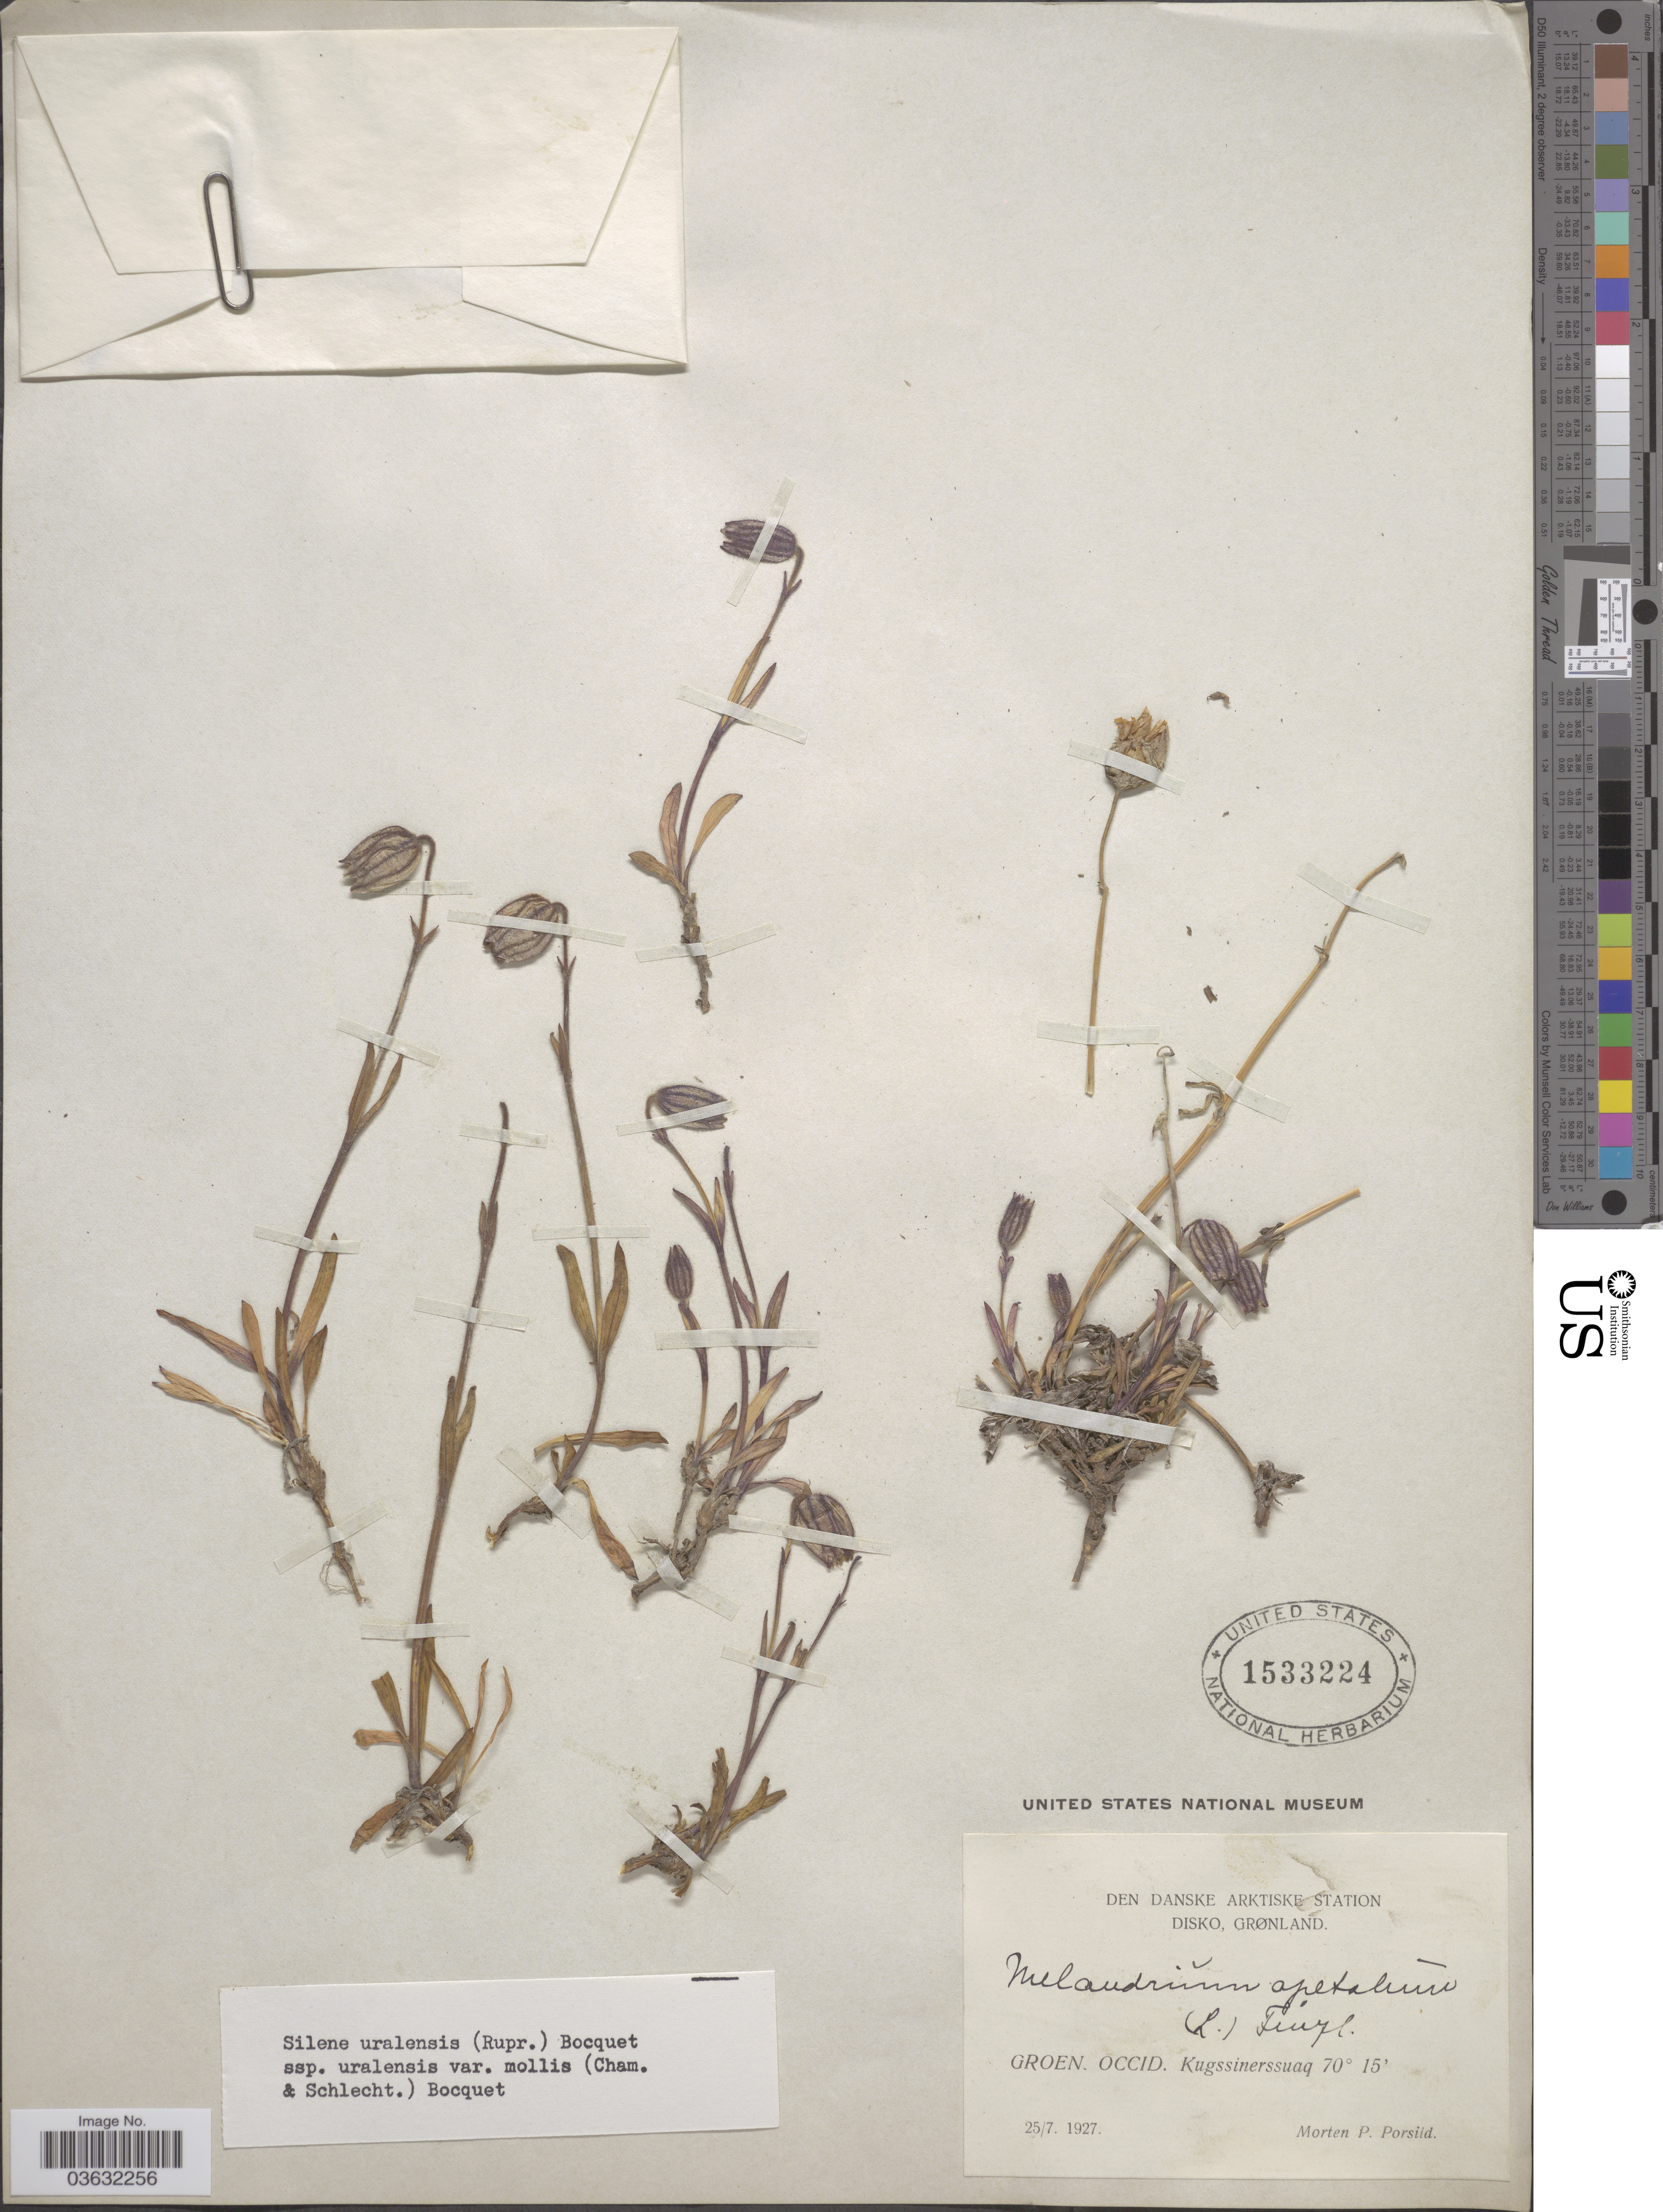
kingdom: Plantae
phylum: Tracheophyta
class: Magnoliopsida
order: Caryophyllales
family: Caryophyllaceae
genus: Silene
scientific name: Silene uralensis var. mollis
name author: (Cham. & Schltdl.) Bocquet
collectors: M. P. Porsild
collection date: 1927-07-25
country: Greenland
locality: Den danske Arktiske Station. Disko, Grønland. Groen. Occid. Kugssinerssuaq.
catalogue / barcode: US 1533224